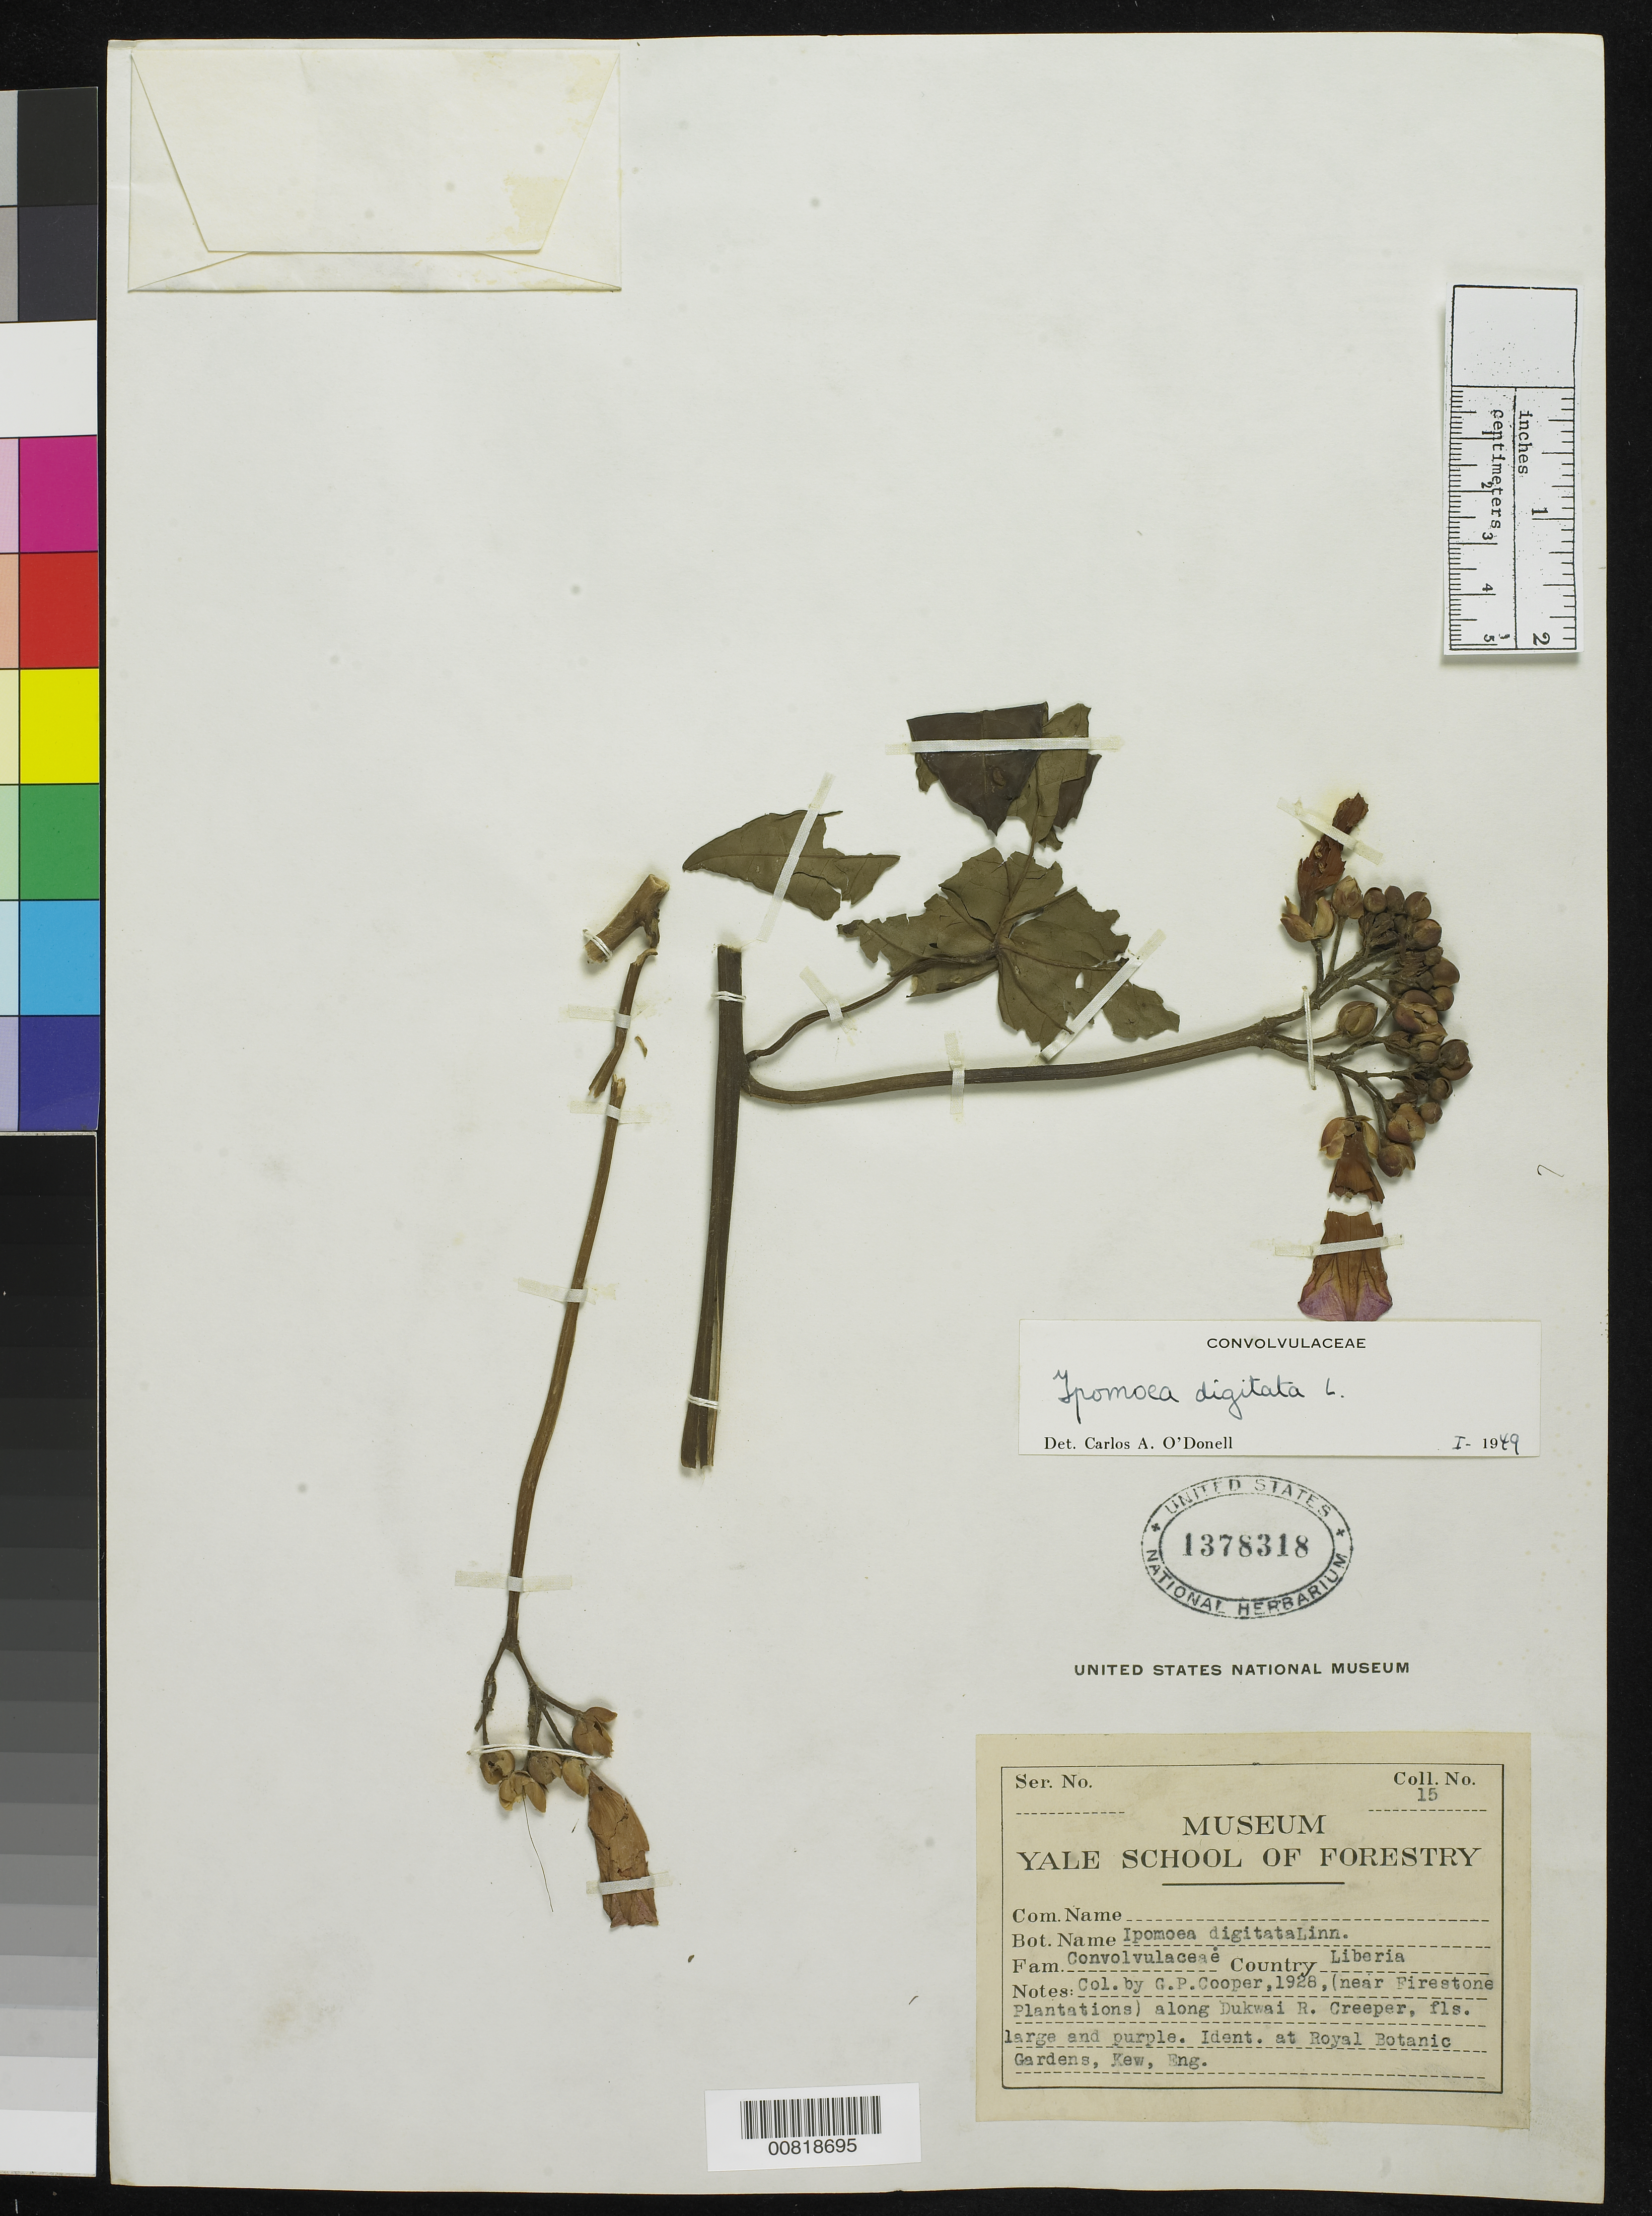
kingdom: Plantae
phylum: Tracheophyta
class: Magnoliopsida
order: Solanales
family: Convolvulaceae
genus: Ipomoea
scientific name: Ipomoea digitata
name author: L.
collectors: G. Cooper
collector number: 15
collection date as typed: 1928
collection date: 1928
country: Liberia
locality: (near Firestone Plantations) along Dukwai River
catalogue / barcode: US 1378318